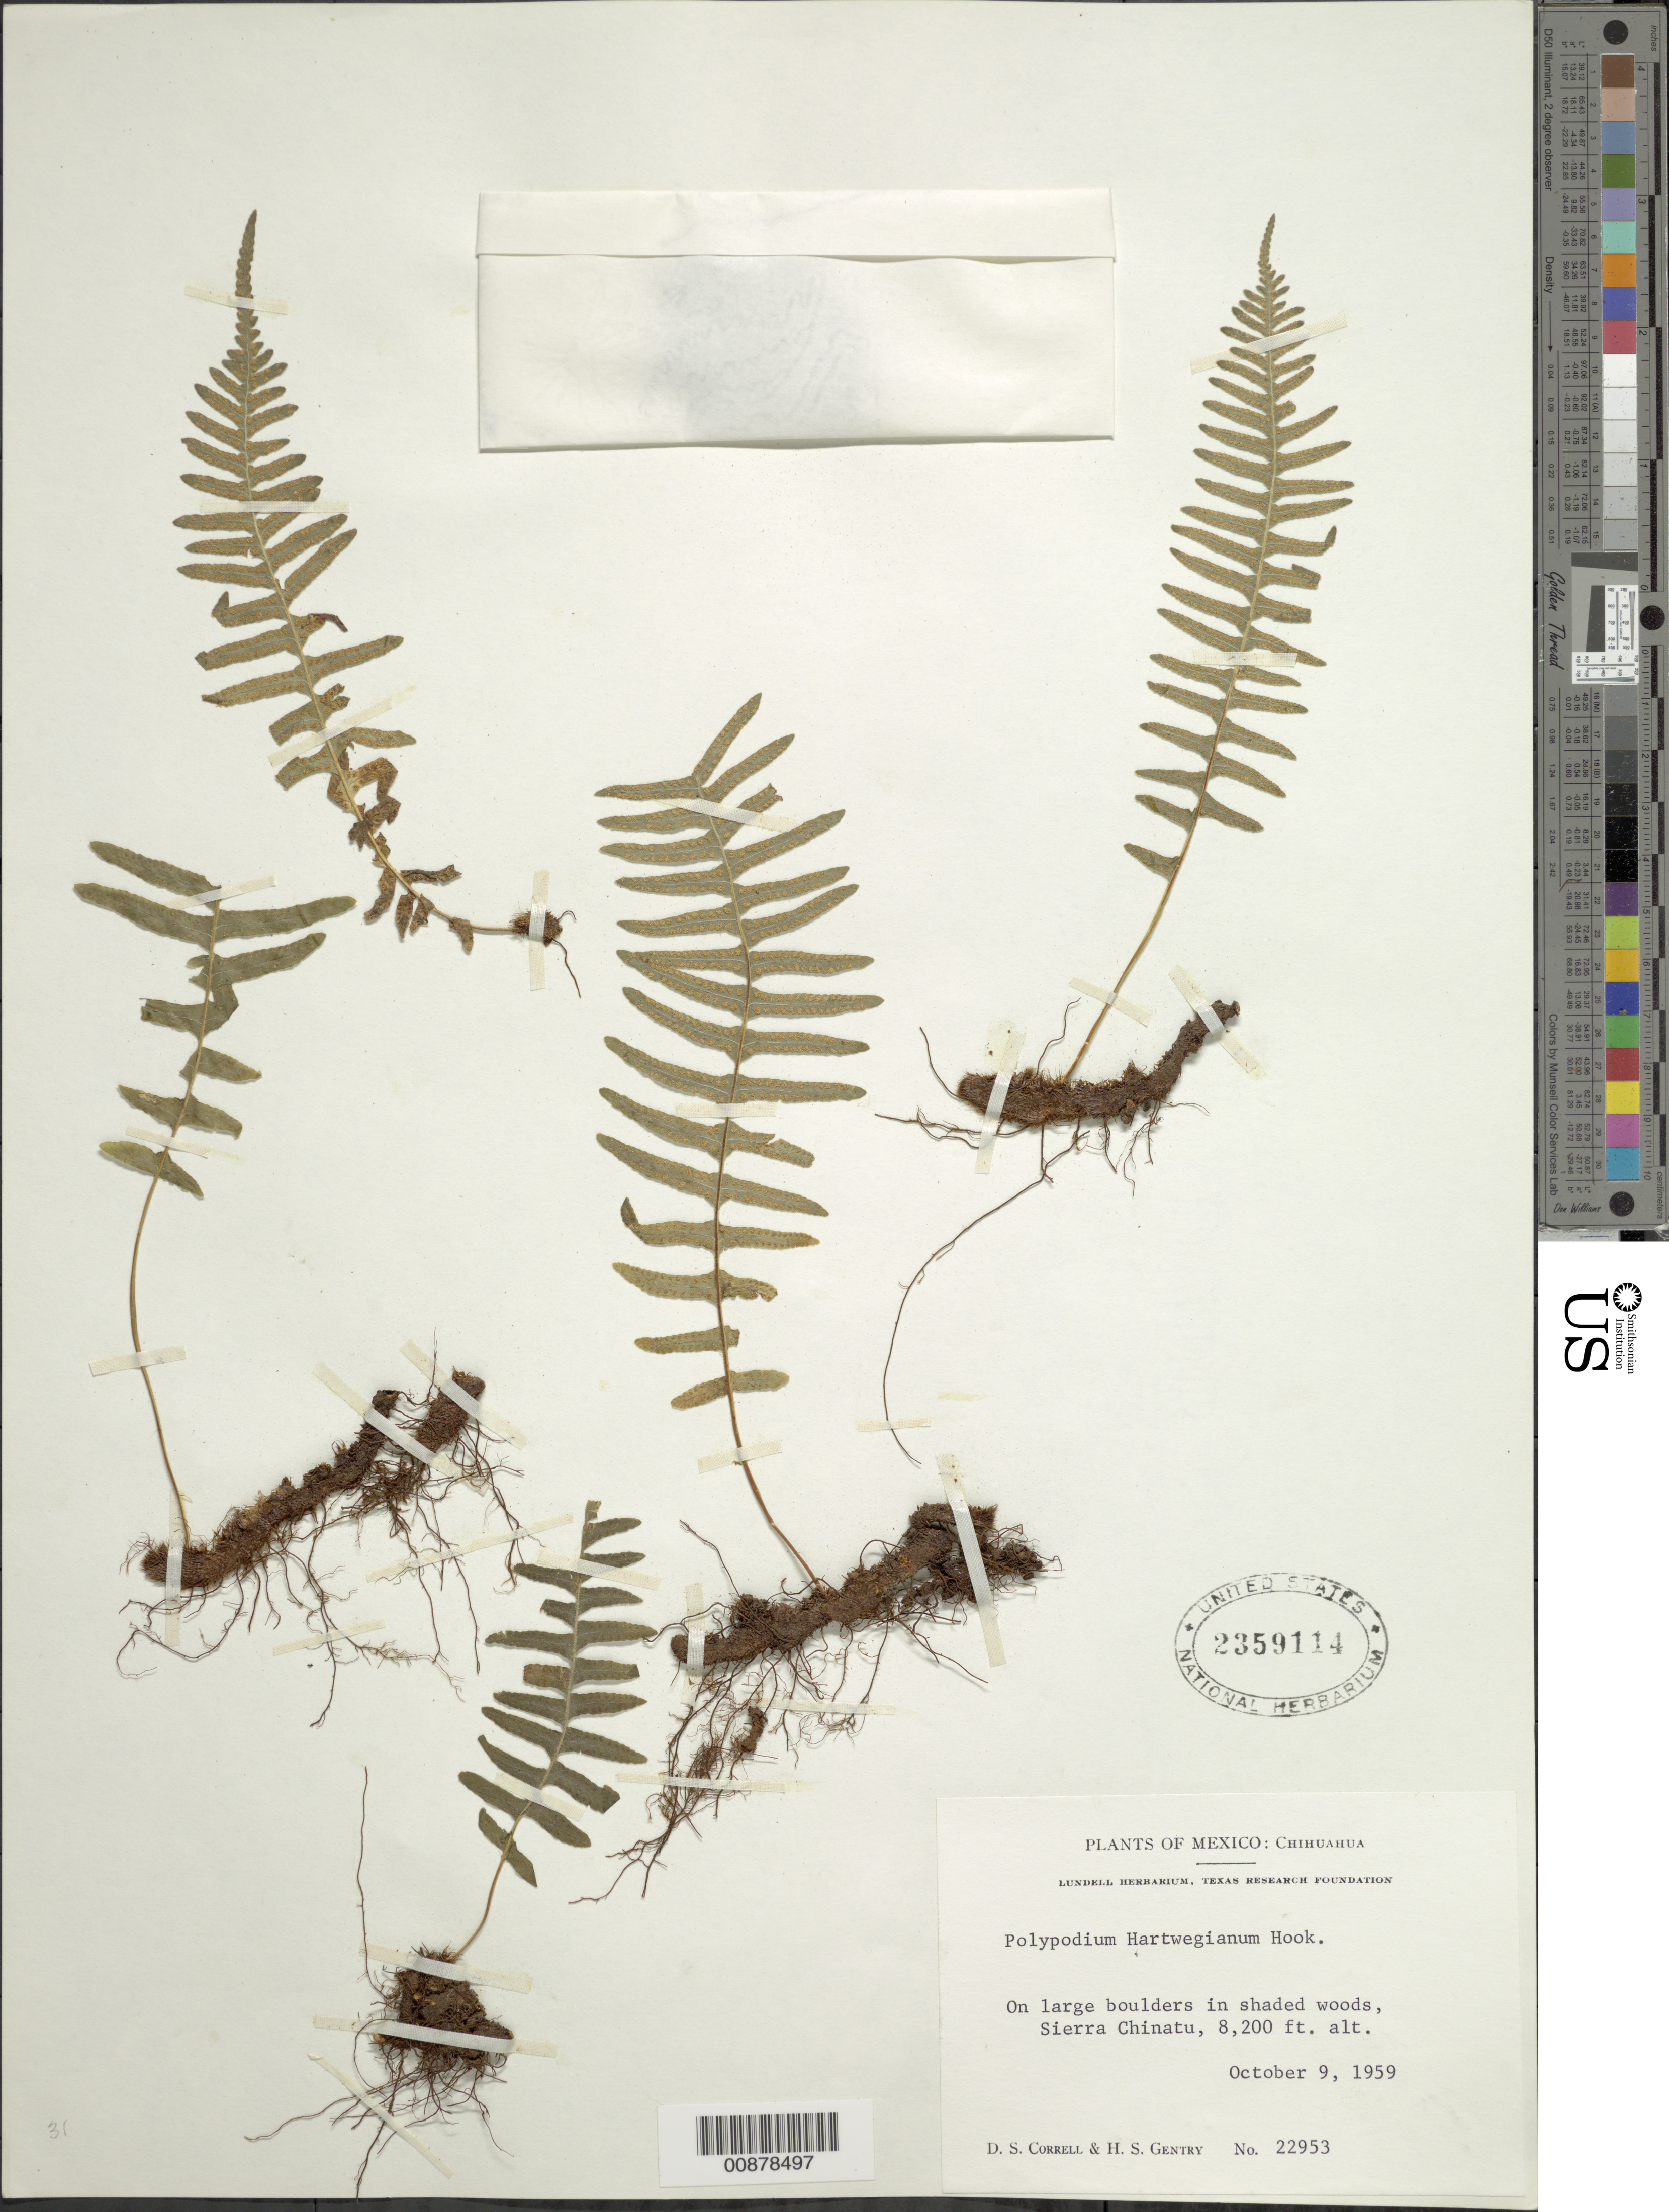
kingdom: Plantae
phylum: Tracheophyta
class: Polypodiopsida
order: Polypodiales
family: Polypodiaceae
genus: Polypodium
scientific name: Polypodium hartwegianum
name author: Hook.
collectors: D. S. Correll & H. S. Gentry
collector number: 22953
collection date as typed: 09 Oct 1959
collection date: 1959-10-09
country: Mexico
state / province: Chihuahua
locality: Sierra Chinatu, Chihuahua.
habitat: On large boulders in shaded woods.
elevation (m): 2499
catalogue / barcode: US 2359114